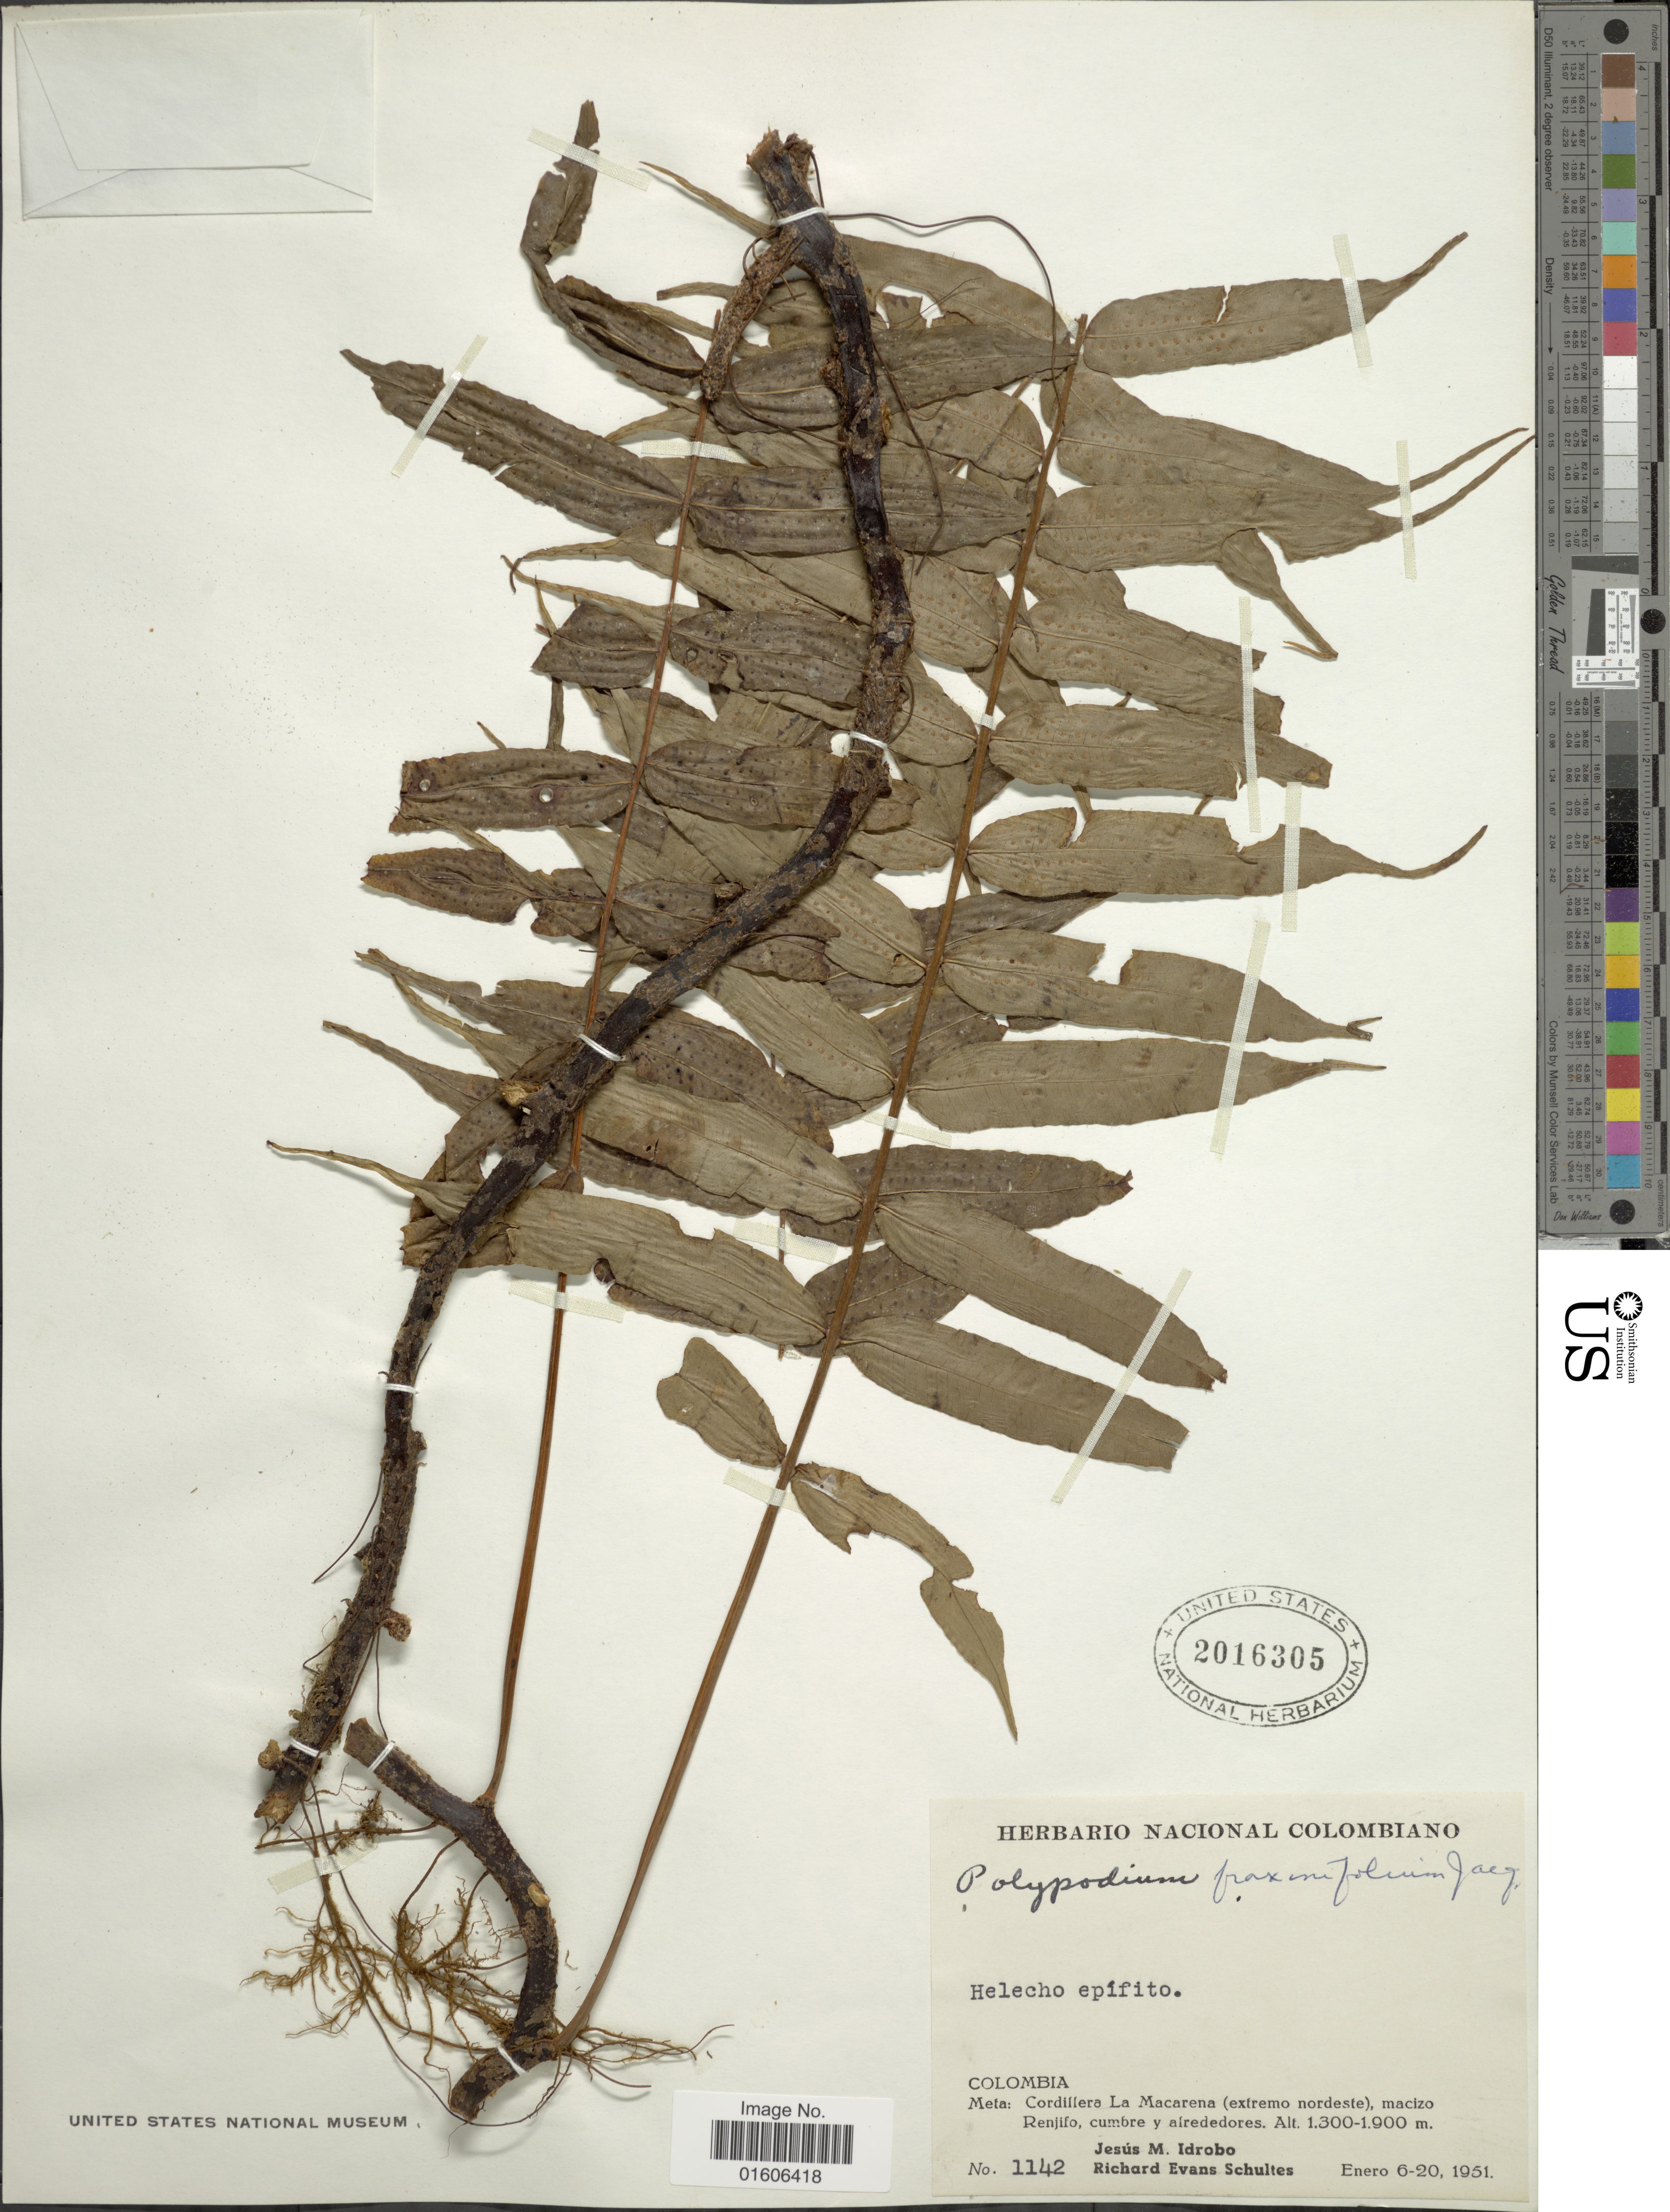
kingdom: Plantae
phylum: Tracheophyta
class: Polypodiopsida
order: Polypodiales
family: Polypodiaceae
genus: Serpocaulon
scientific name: Serpocaulon fraxinifolium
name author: (Jacq.) A.R. Sm.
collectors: J. M. Idrobo & R. E. Schultes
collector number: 1142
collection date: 1951-01-06/1951-01-20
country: Colombia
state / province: Meta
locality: Meta: Cordillera La Macarena (extremo nordeste), macizo Renjifo, cumbre y alrededores.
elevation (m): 1300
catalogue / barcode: US 2016305